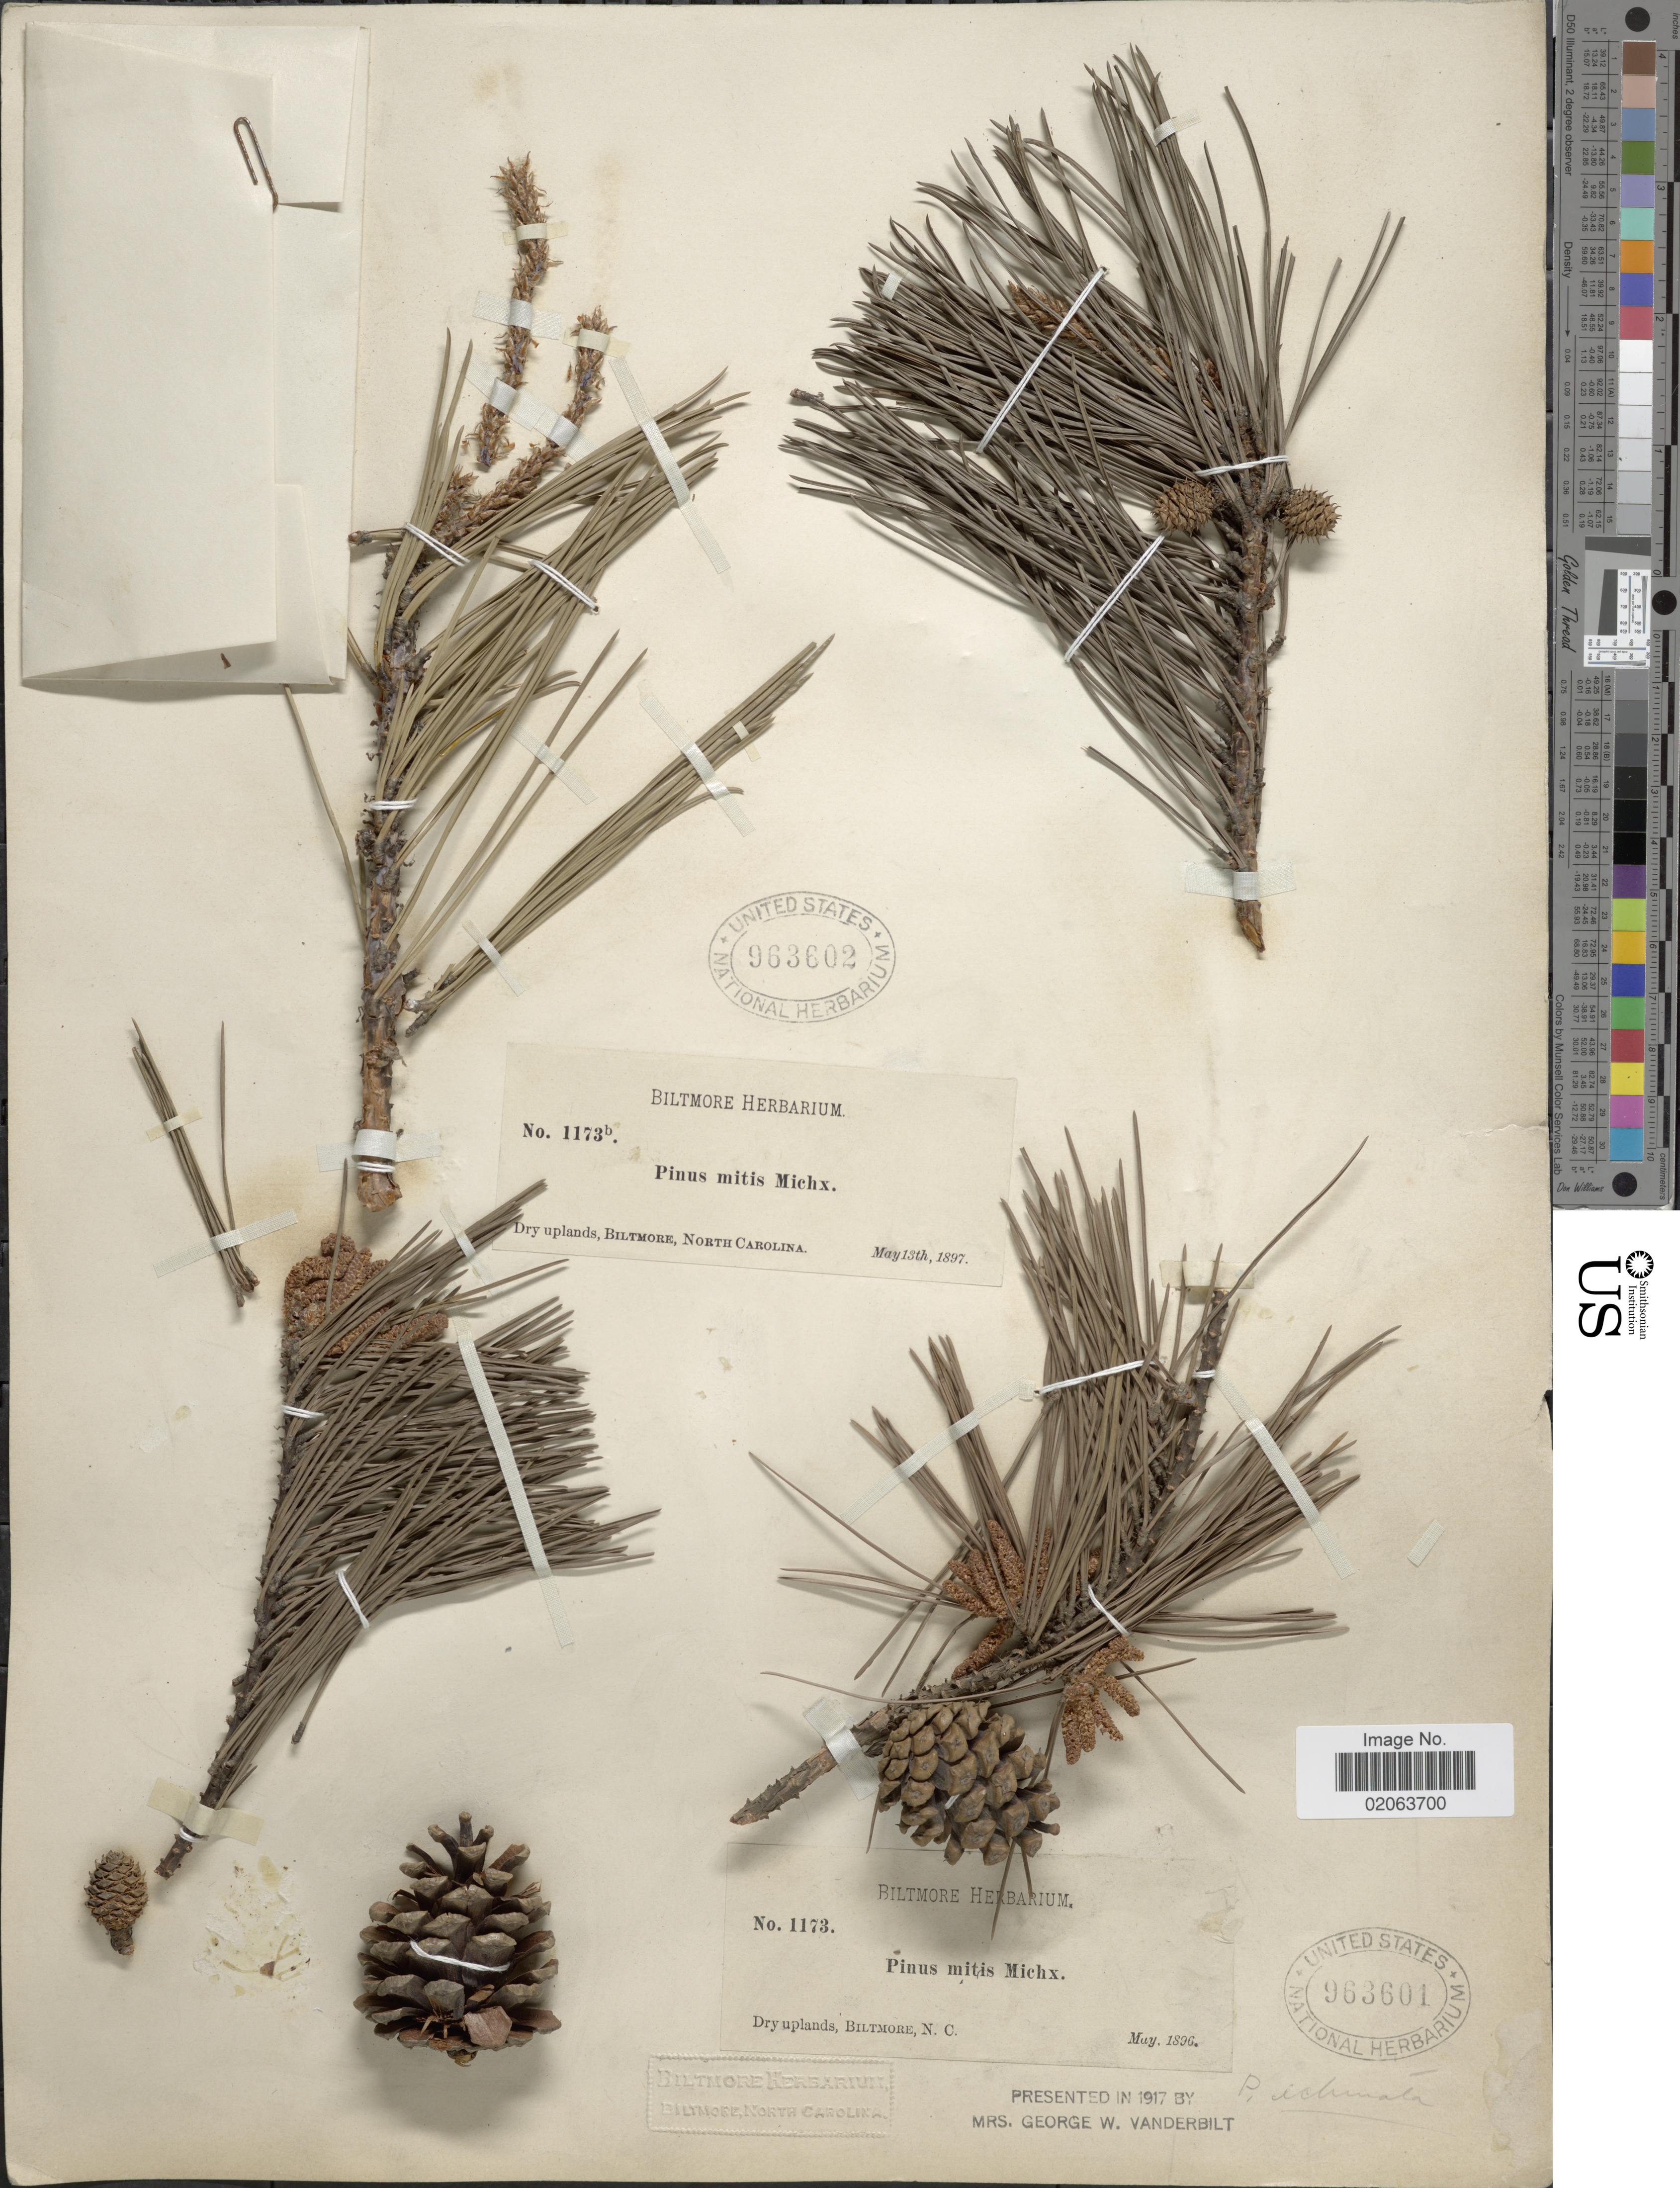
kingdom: Plantae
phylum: Tracheophyta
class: Pinopsida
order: Pinales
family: Pinaceae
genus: Pinus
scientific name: Pinus echinata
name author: Mill.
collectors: ex herb. Biltmore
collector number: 1173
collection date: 1896-05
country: United States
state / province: North Carolina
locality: Dry uplands, Biltmore, N. C.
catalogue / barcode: US 963601-2